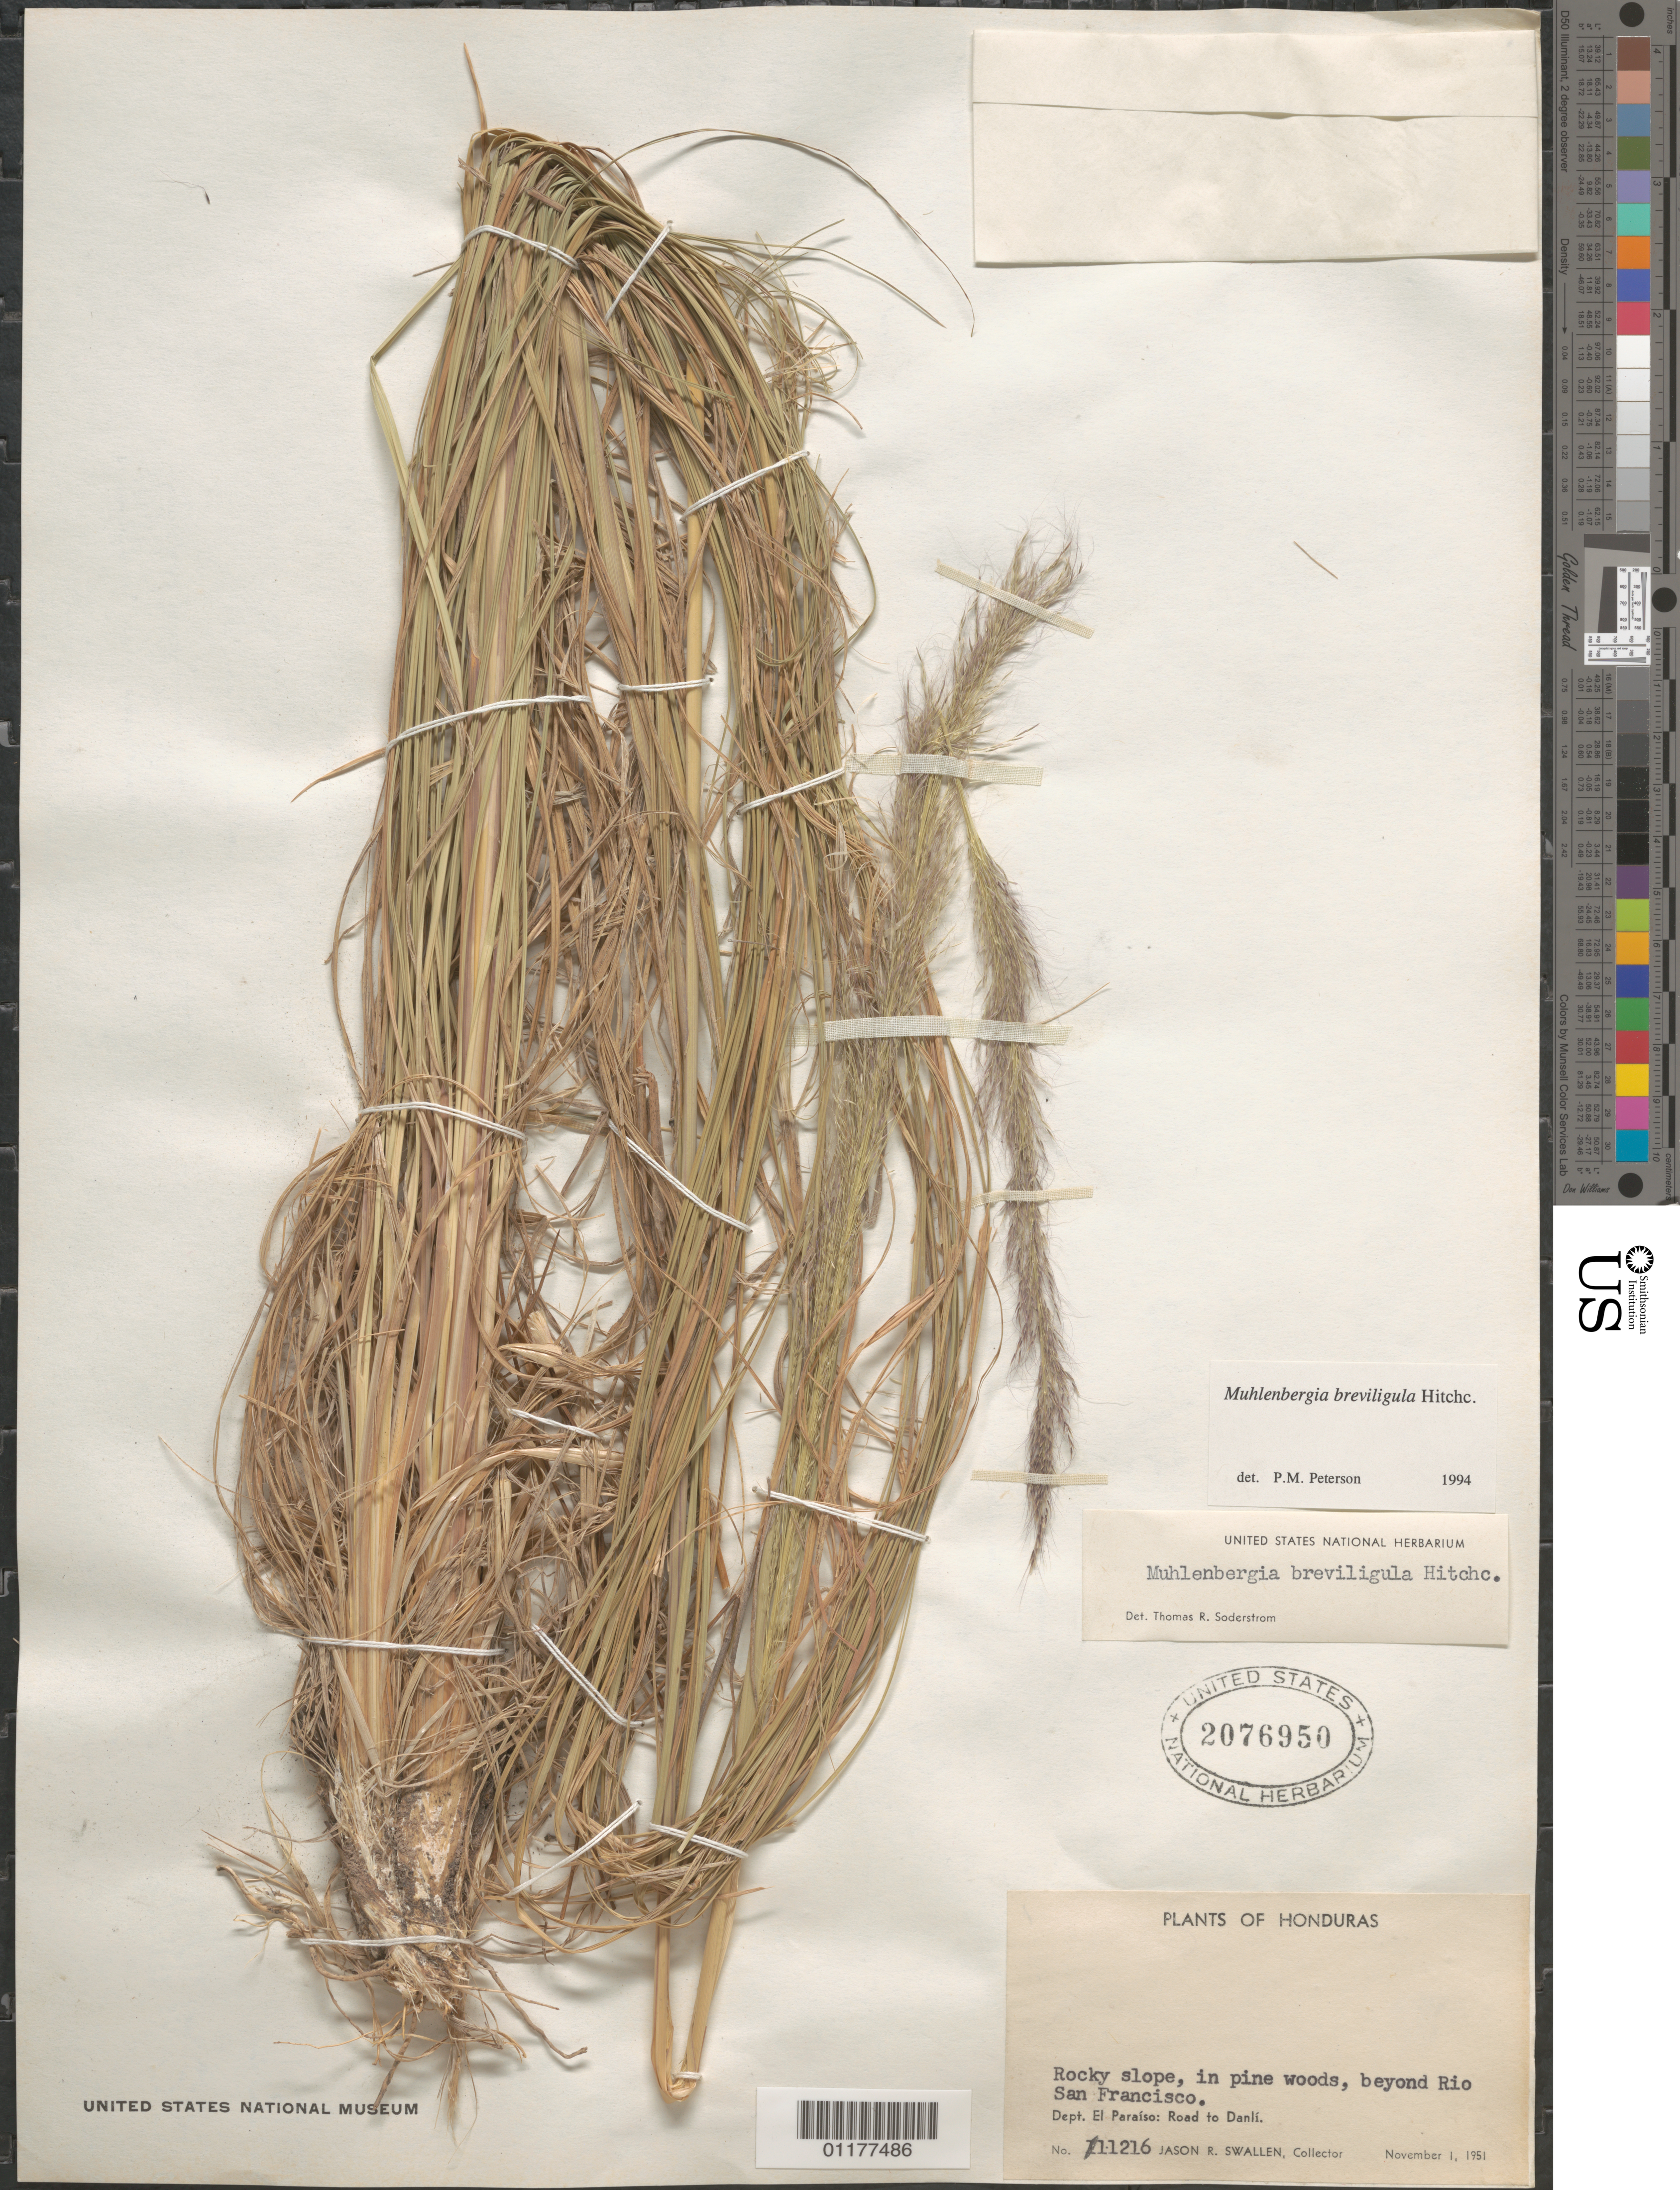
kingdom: Plantae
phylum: Tracheophyta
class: Liliopsida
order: Poales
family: Poaceae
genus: Muhlenbergia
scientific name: Muhlenbergia breviligula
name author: Hitchc.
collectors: J. R. Swallen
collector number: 11216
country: Honduras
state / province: El Paraíso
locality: Road to Danli, Beyond Rio San Francisco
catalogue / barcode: US 2076950